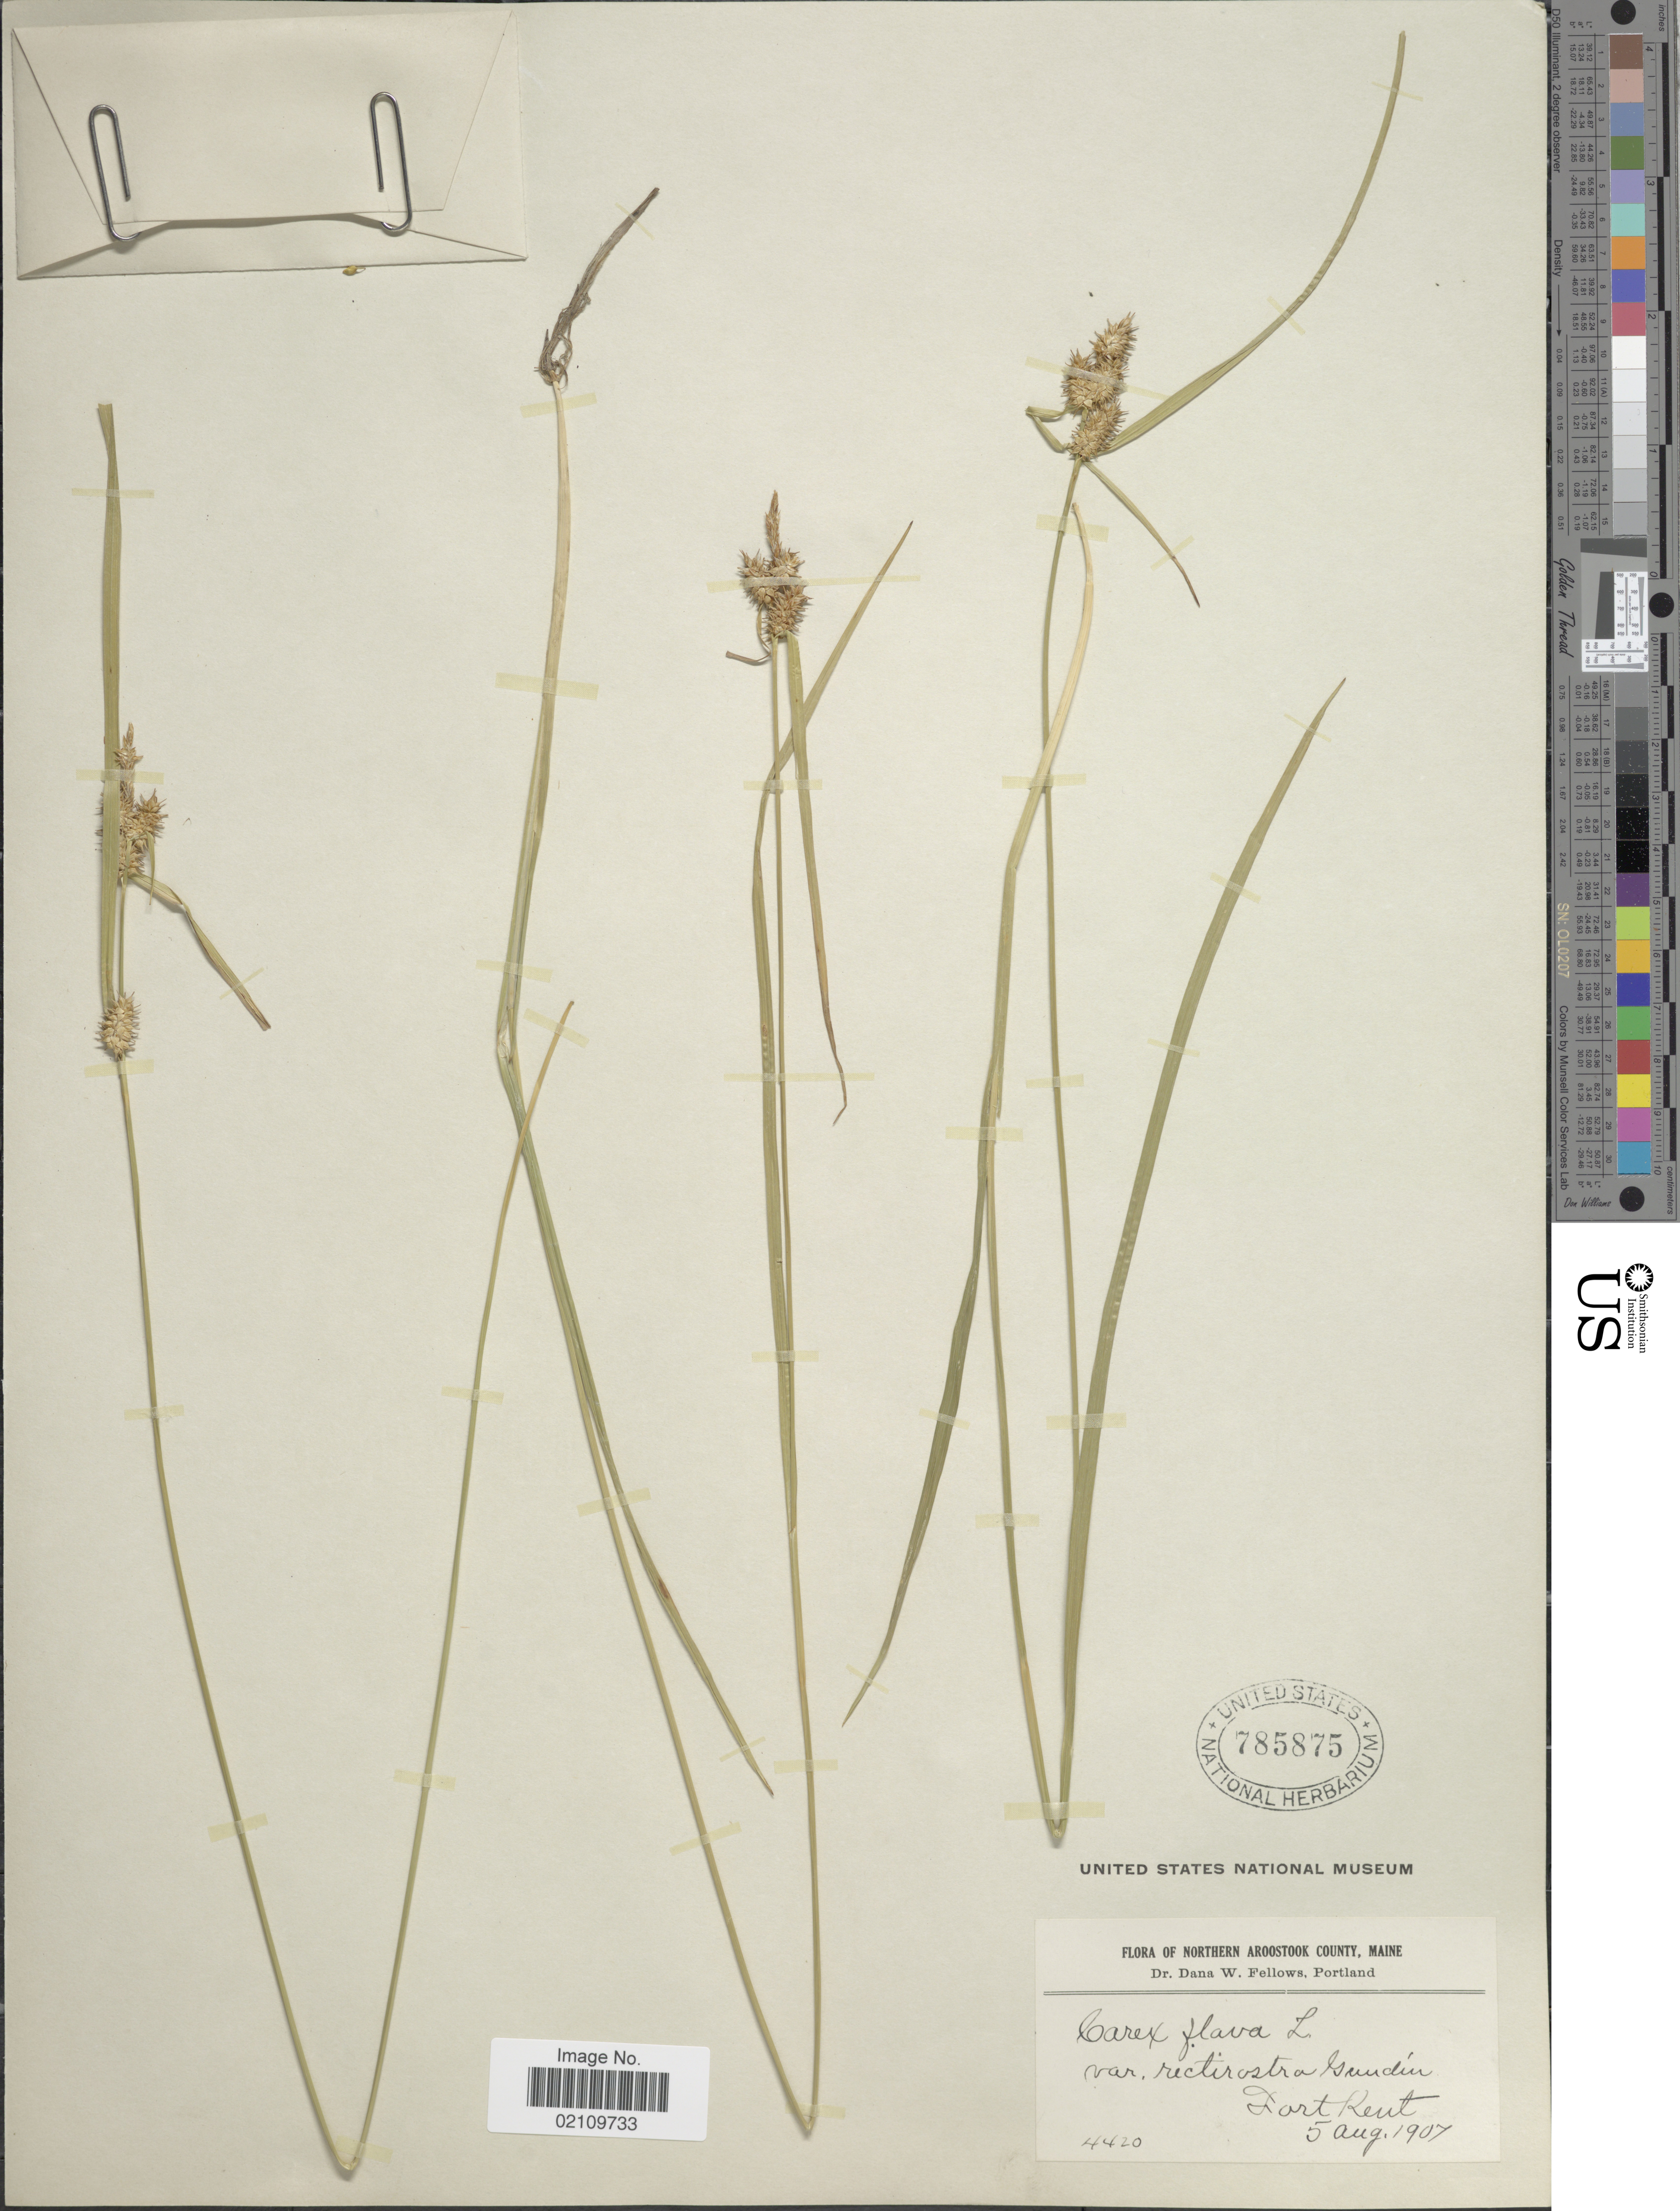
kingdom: Plantae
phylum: Tracheophyta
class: Liliopsida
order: Poales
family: Cyperaceae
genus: Carex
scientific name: Carex flava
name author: L.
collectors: D. W. Fellows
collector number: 4420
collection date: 1907-08-05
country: United States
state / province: Maine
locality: Northern Aroostook County. Fort Kent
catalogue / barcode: US 785875